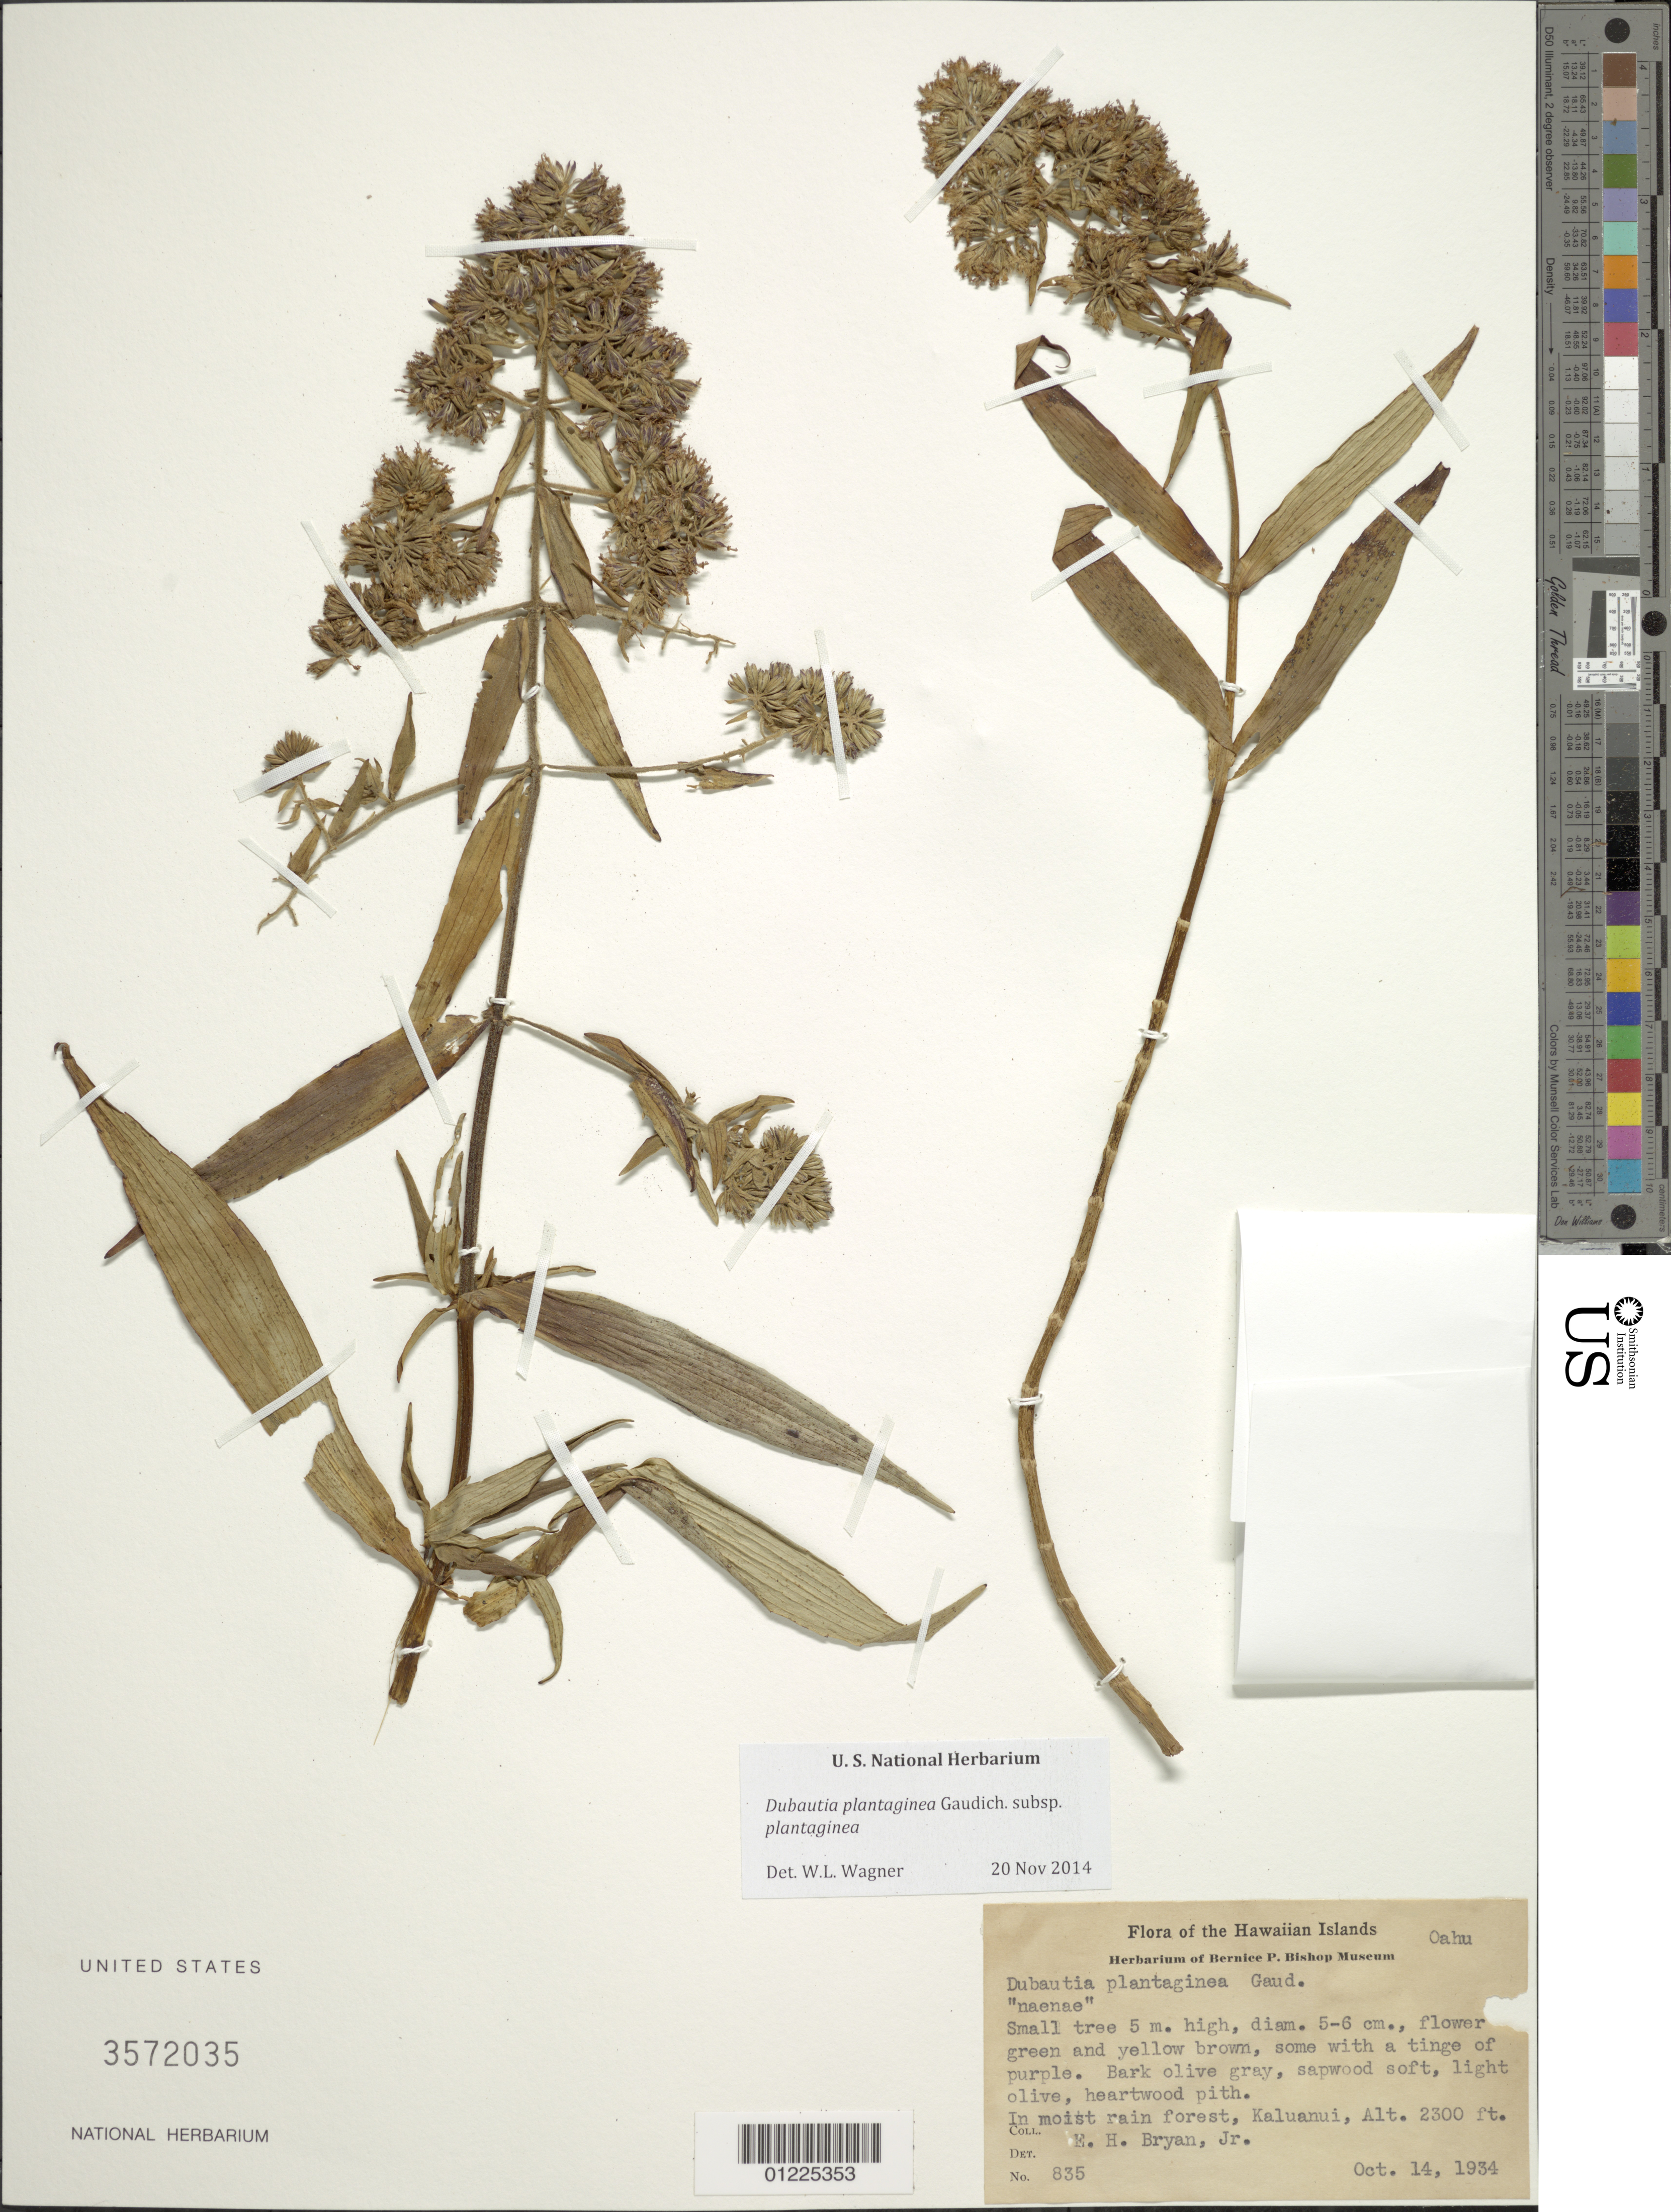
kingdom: Plantae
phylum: Tracheophyta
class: Magnoliopsida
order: Asterales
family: Asteraceae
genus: Dubautia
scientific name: Dubautia plantaginea subsp. plantaginea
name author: Gaudich.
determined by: Wagner, W. L., (BOT), Smithsonian Institution - National Museum of Natural History (UNITED STATES)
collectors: E. Bryan Jr.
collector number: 835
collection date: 1934-10-14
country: United States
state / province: Hawaii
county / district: Honolulu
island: Oahu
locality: Kaluanui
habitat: Moist Rain Forest.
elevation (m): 701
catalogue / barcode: US 3572035